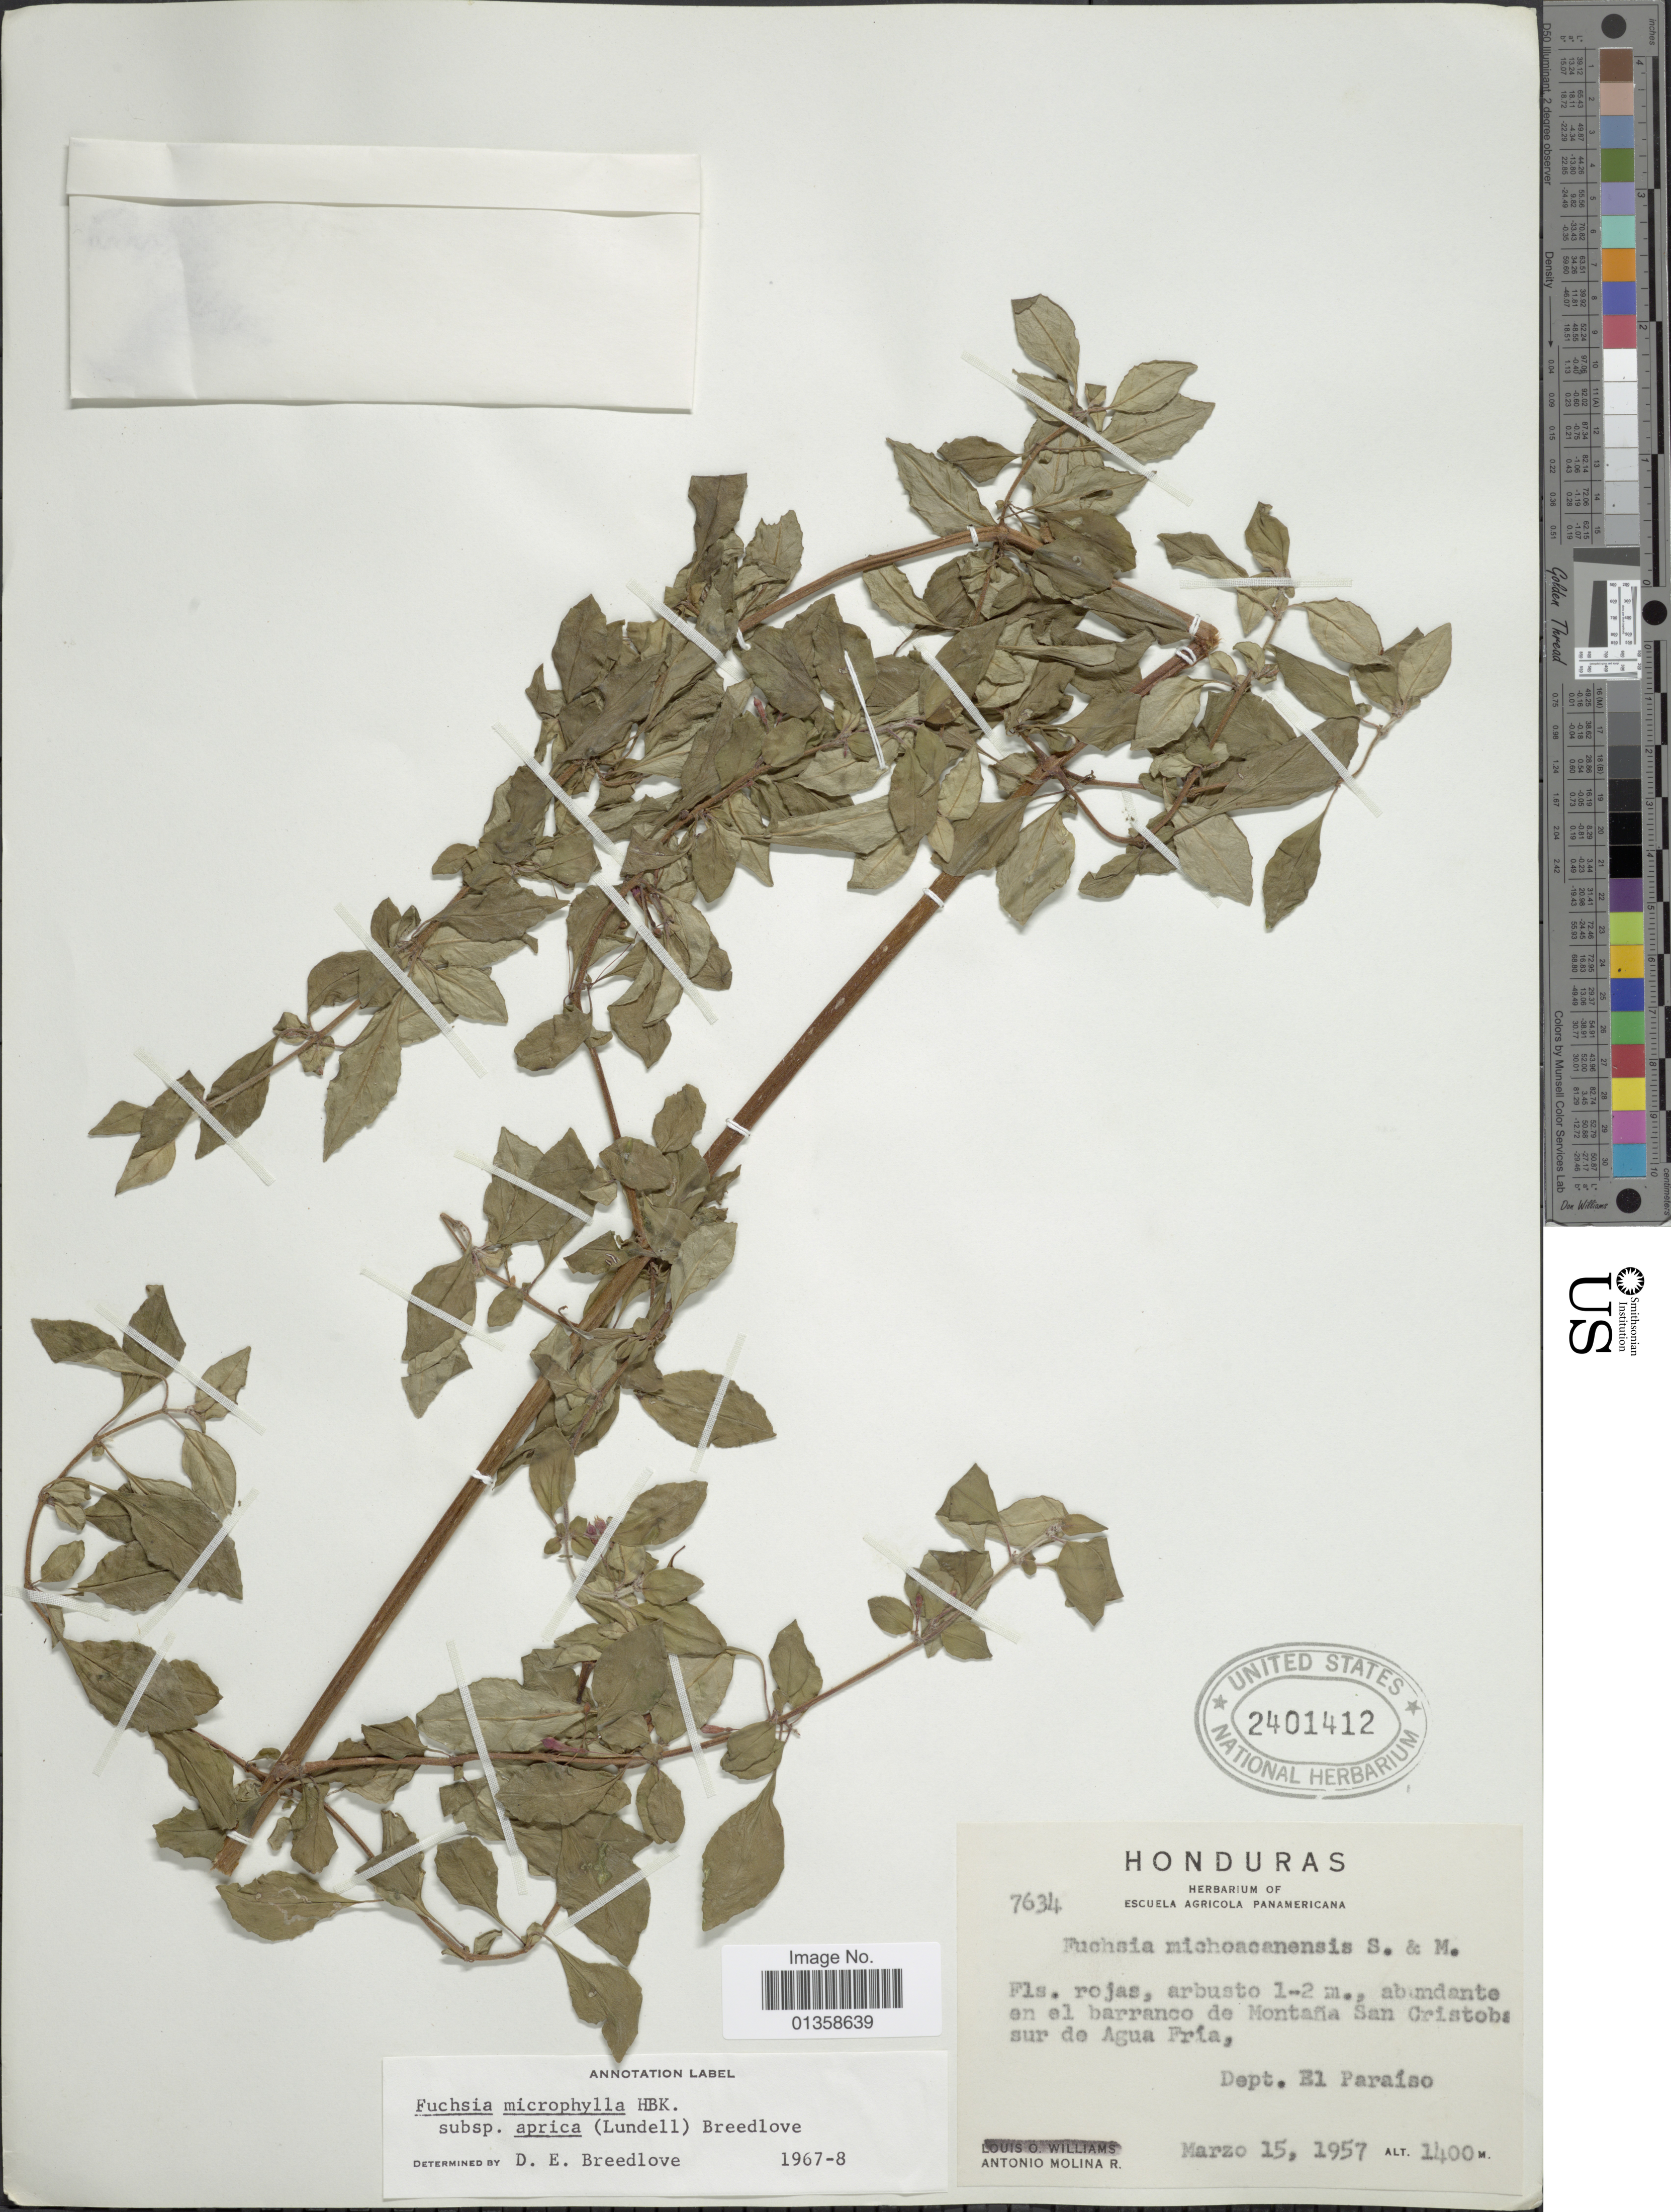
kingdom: Plantae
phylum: Tracheophyta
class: Magnoliopsida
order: Myrtales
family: Onagraceae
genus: Fuchsia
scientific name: Fuchsia microphylla subsp. aprica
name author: (Lundell) Breedlove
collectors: A. Molina R.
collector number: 7634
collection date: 1957-03-15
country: Honduras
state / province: El Paraíso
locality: En el barranco de Montaña San Cristobal sur de Agua Fría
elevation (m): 1400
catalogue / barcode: US 2401412